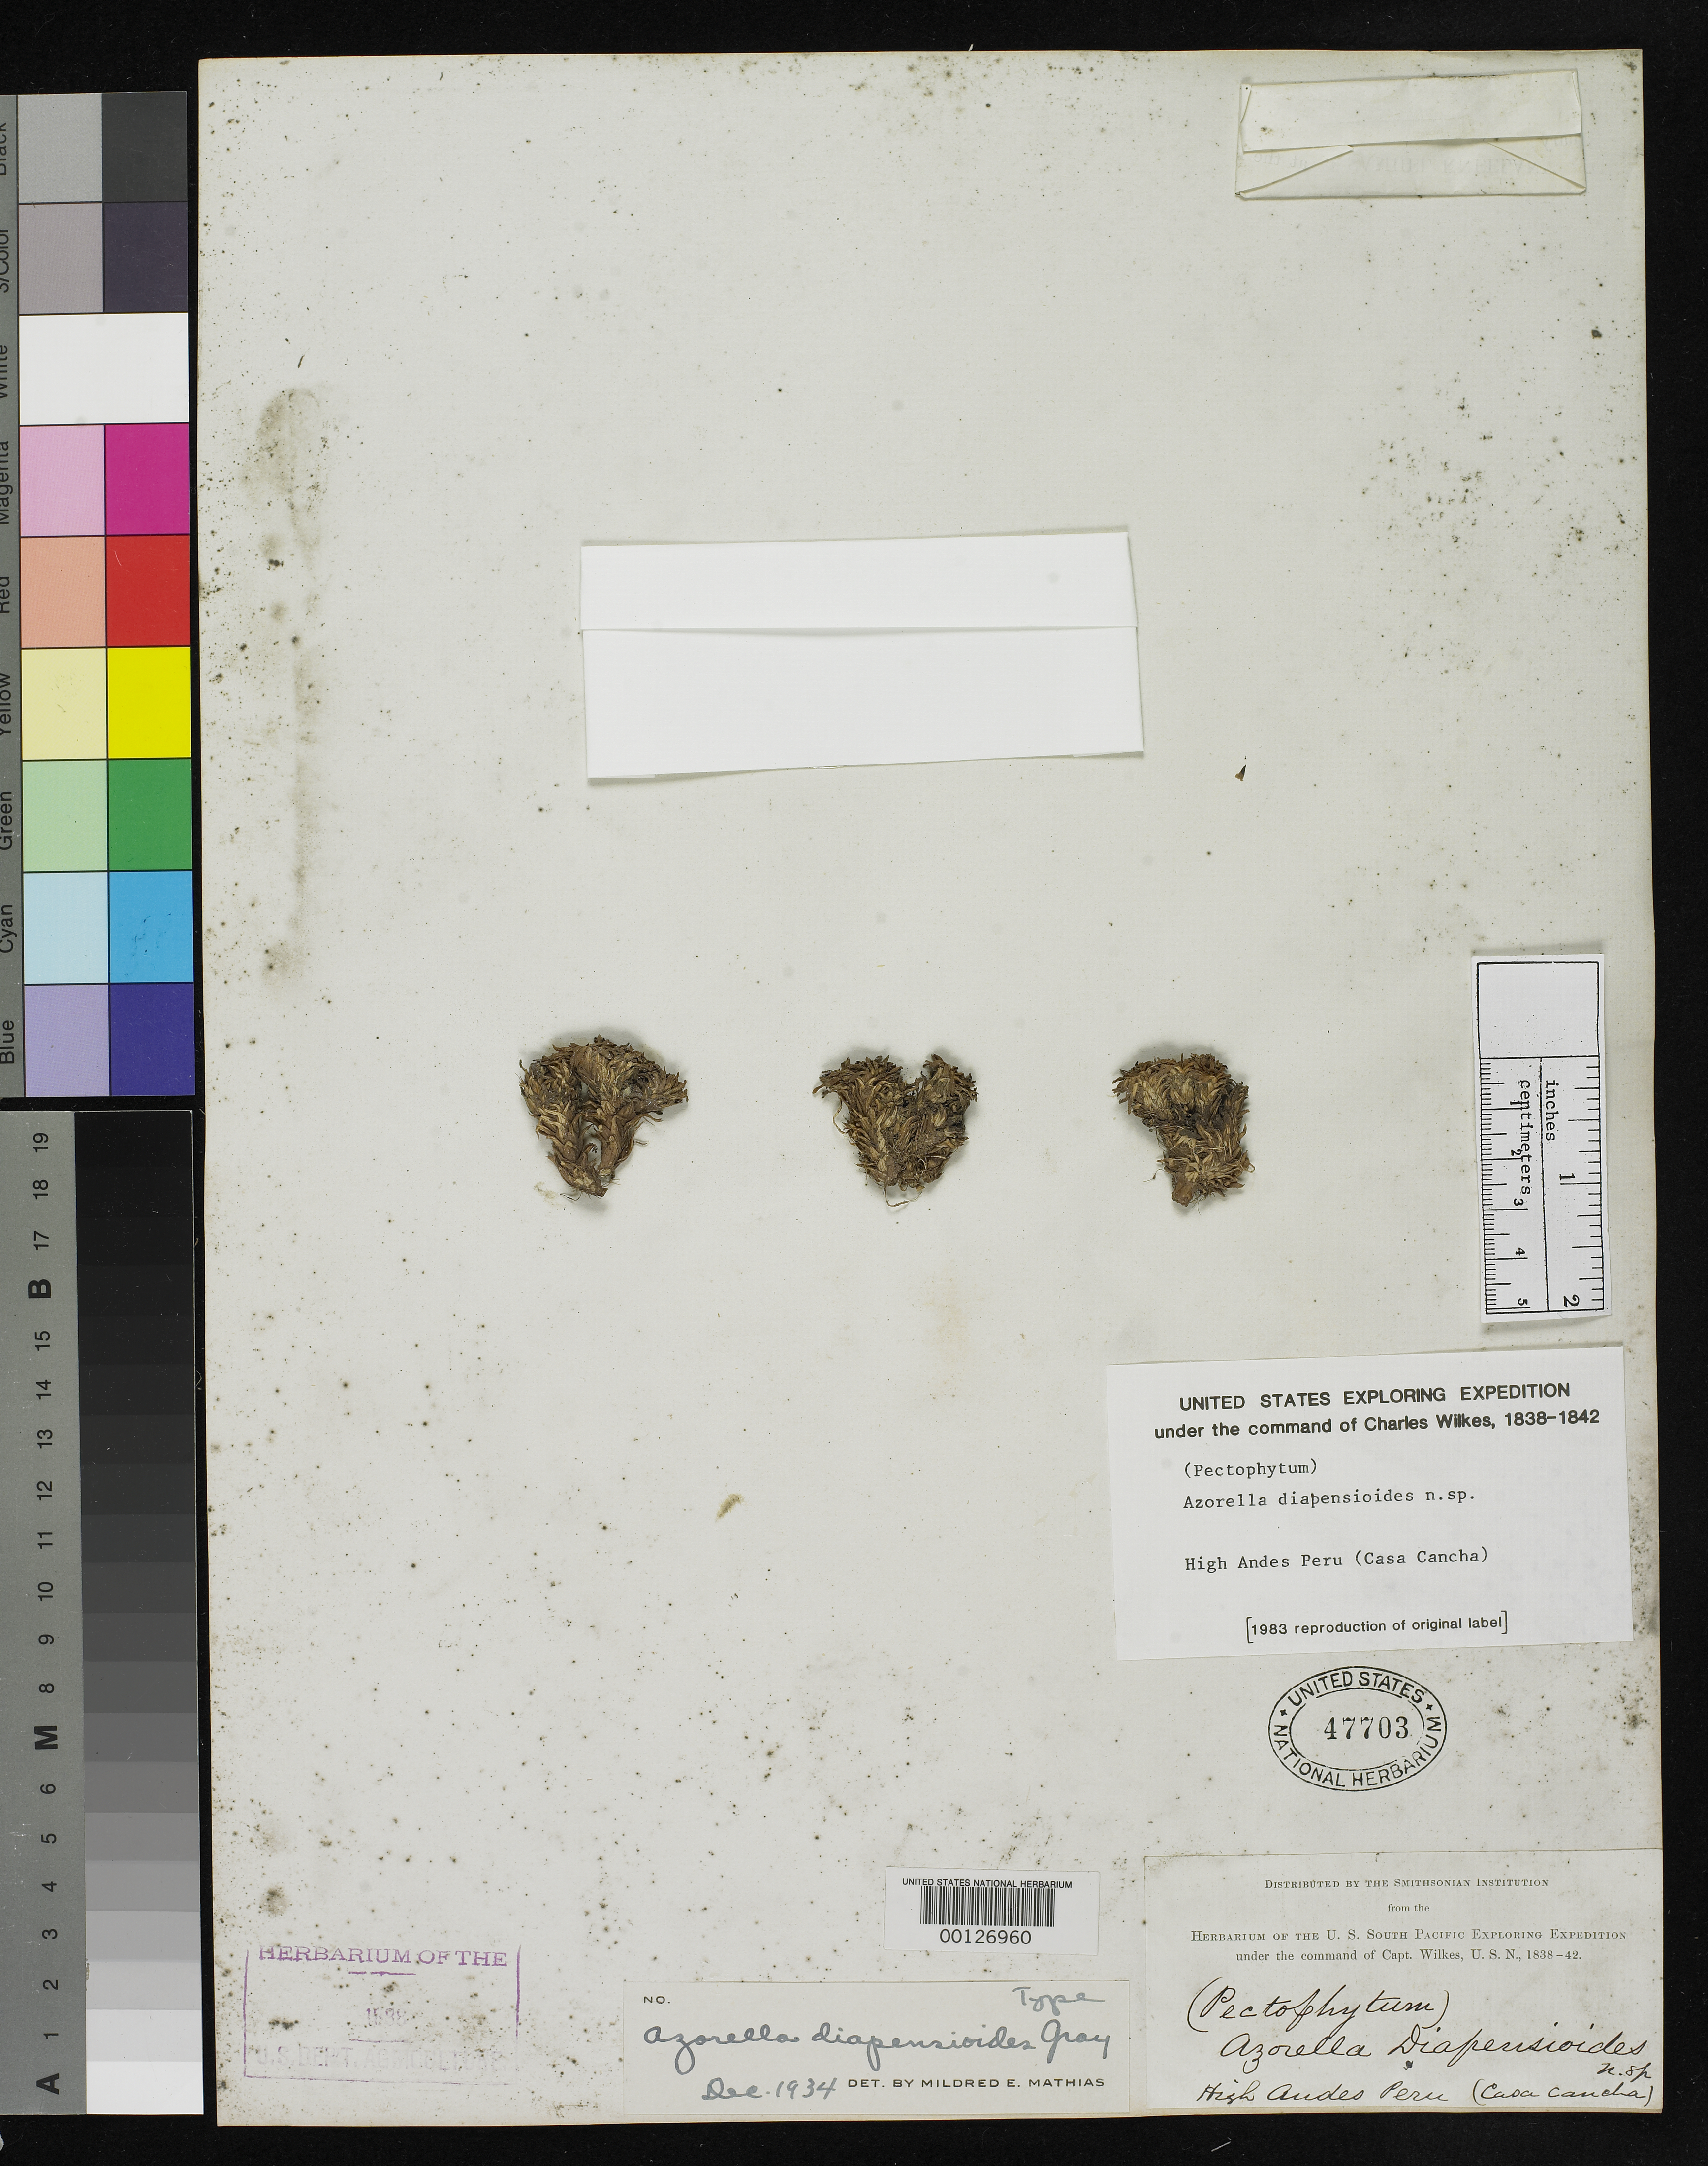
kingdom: Plantae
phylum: Tracheophyta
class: Magnoliopsida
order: Apiales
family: Apiaceae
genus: Azorella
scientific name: Azorella diapensioides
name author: A. Gray in Wilkes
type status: Holotype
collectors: Wilkes Explor. Exped.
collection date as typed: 1838 to -- --- 1842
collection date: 1838/1842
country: Peru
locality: High Andes, Casacancha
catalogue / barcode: US 47703